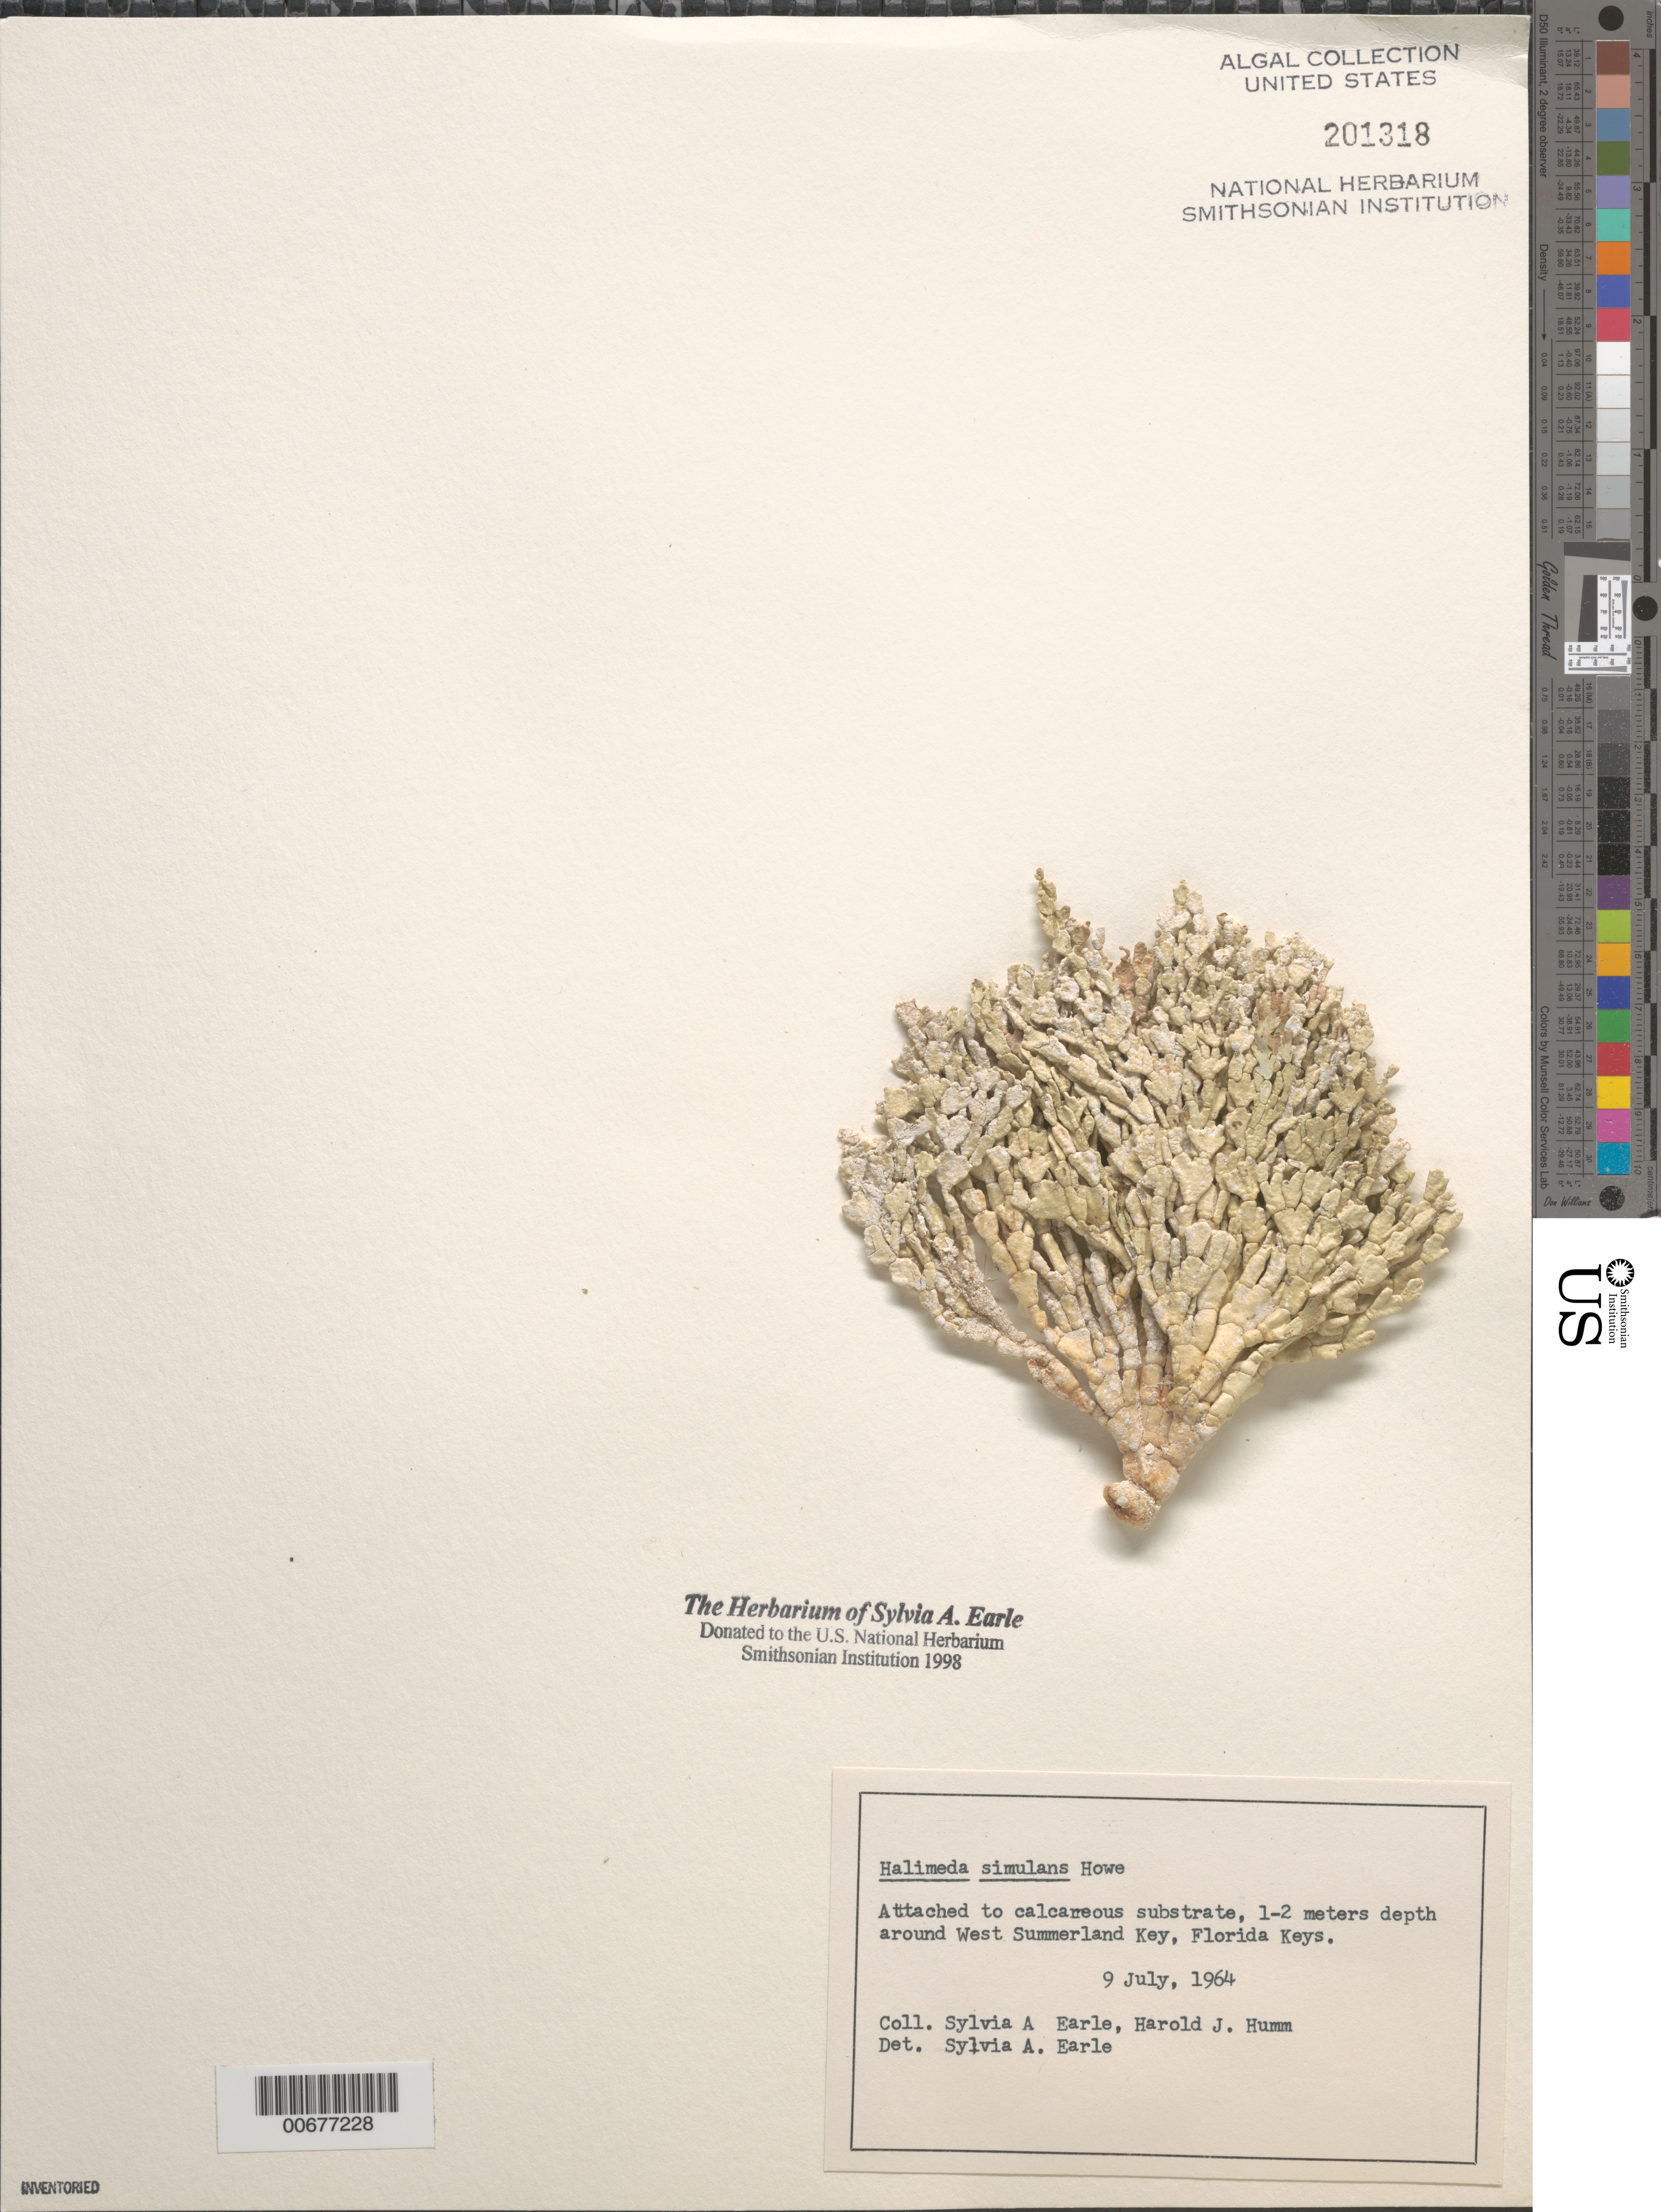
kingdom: Plantae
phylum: Chlorophyta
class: Ulvophyceae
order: Bryopsidales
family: Halimedaceae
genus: Halimeda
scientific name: Halimeda simulans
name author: M. Howe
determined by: Earle, S. A.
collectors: S. A. Earle & H. J. Humm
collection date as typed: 09 Jul 1964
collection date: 1964-07-09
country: United States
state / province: Florida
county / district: Monroe County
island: West Summerland Key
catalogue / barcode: US 201318